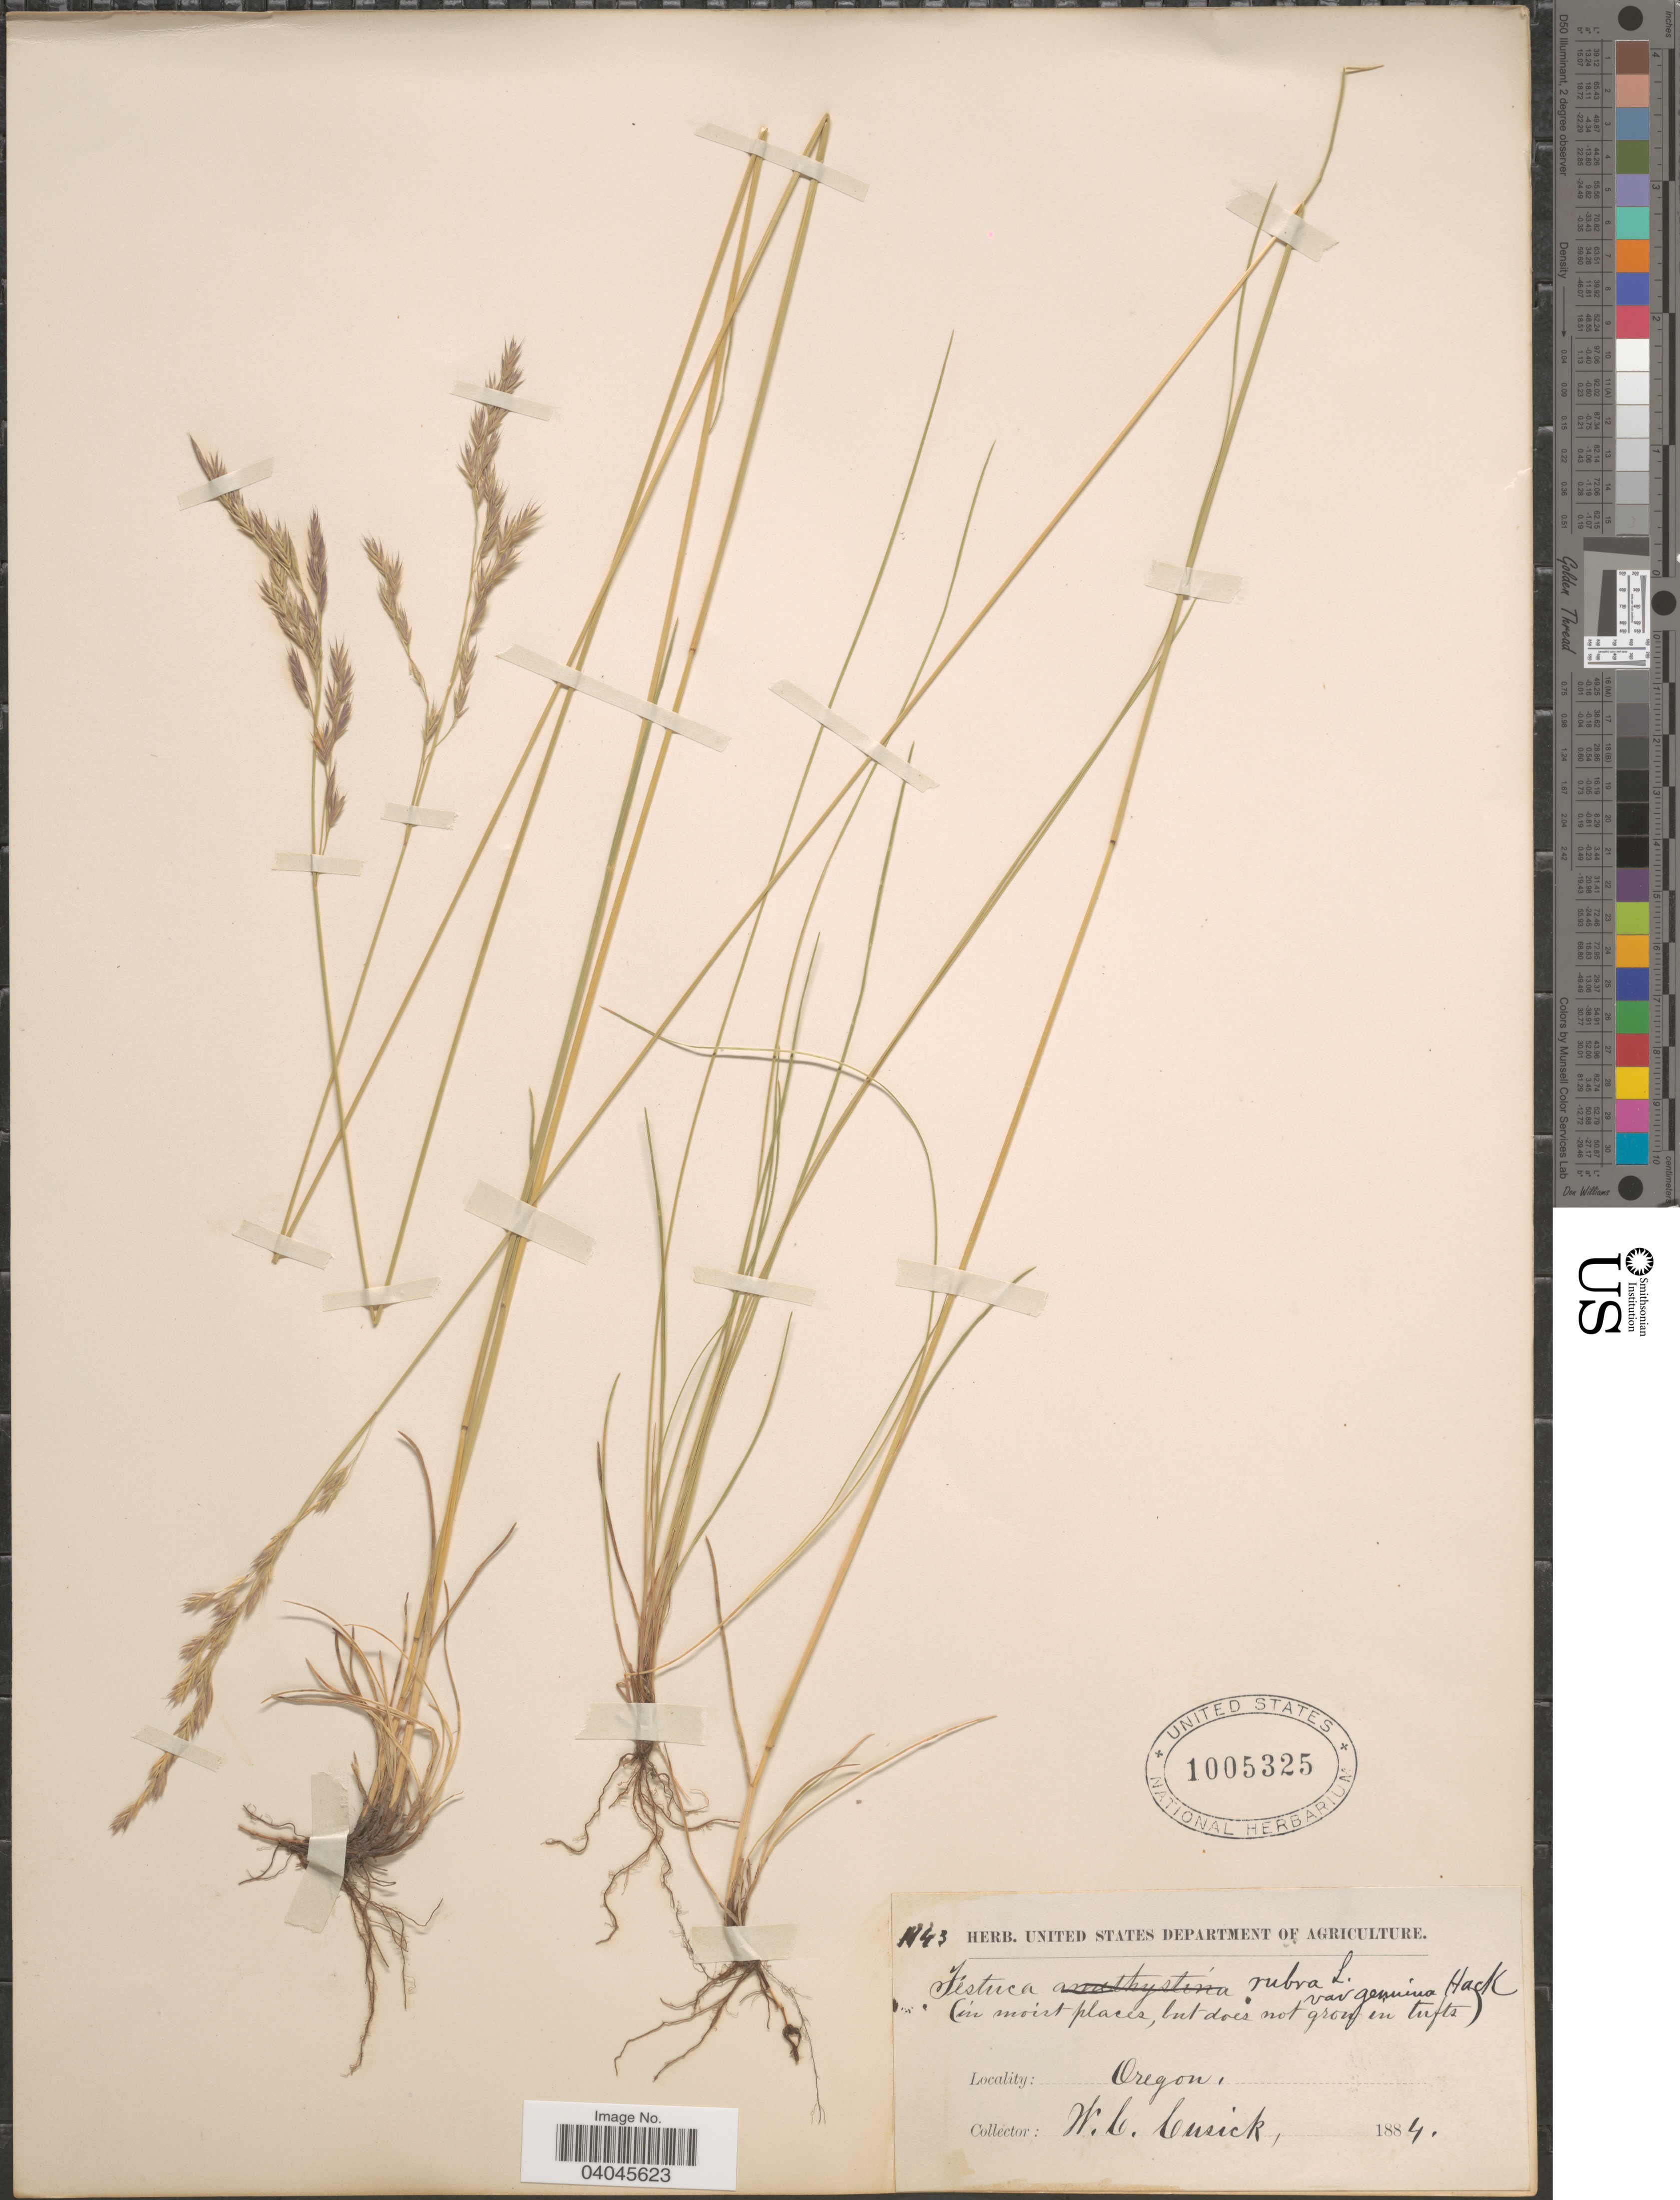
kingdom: Plantae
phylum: Tracheophyta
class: Liliopsida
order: Poales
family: Poaceae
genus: Festuca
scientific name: Festuca rubra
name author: L.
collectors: W. C. Cusick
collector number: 1143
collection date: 1884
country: United States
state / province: Oregon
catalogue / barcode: US 1005325